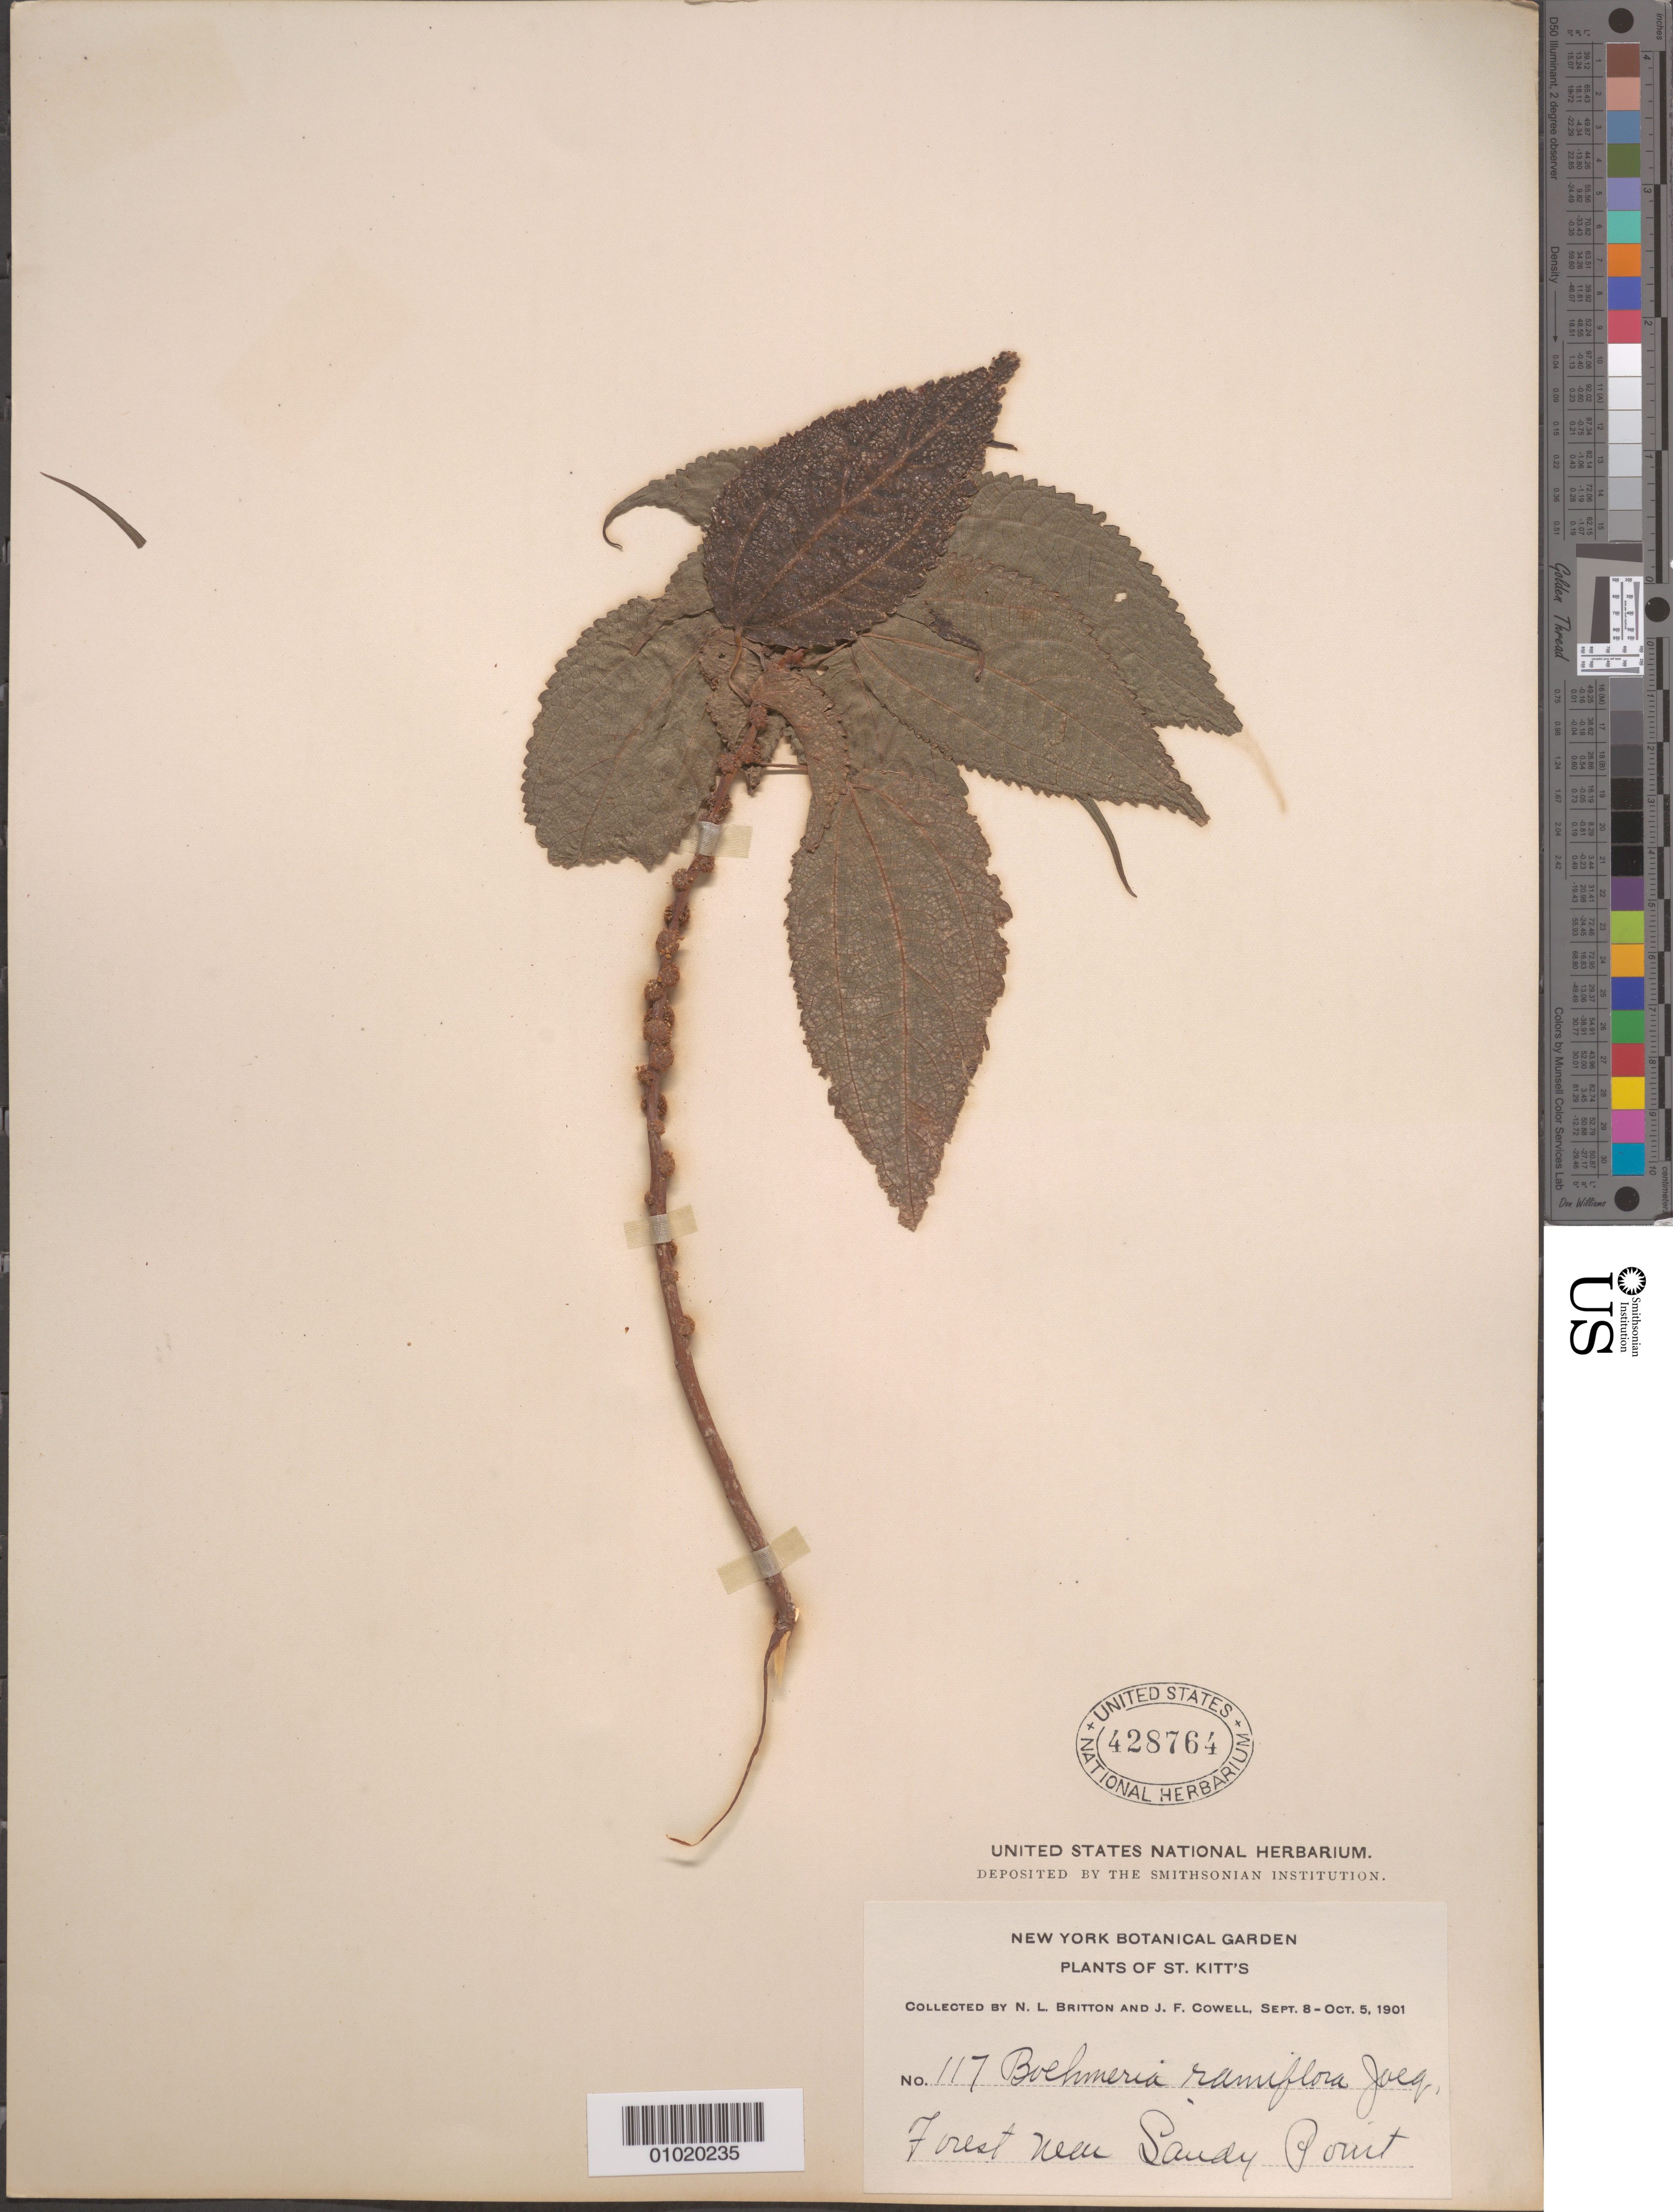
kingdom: Plantae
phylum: Tracheophyta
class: Magnoliopsida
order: Rosales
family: Urticaceae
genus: Boehmeria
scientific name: Boehmeria ramiflora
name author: Jacq.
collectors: N. Britton & J. F. Cowell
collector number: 117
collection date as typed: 08 Sep 1901 to 05 Oct 1901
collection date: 1901-09-08/1901-10-05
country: St. Christopher-Nevis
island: St. Christopher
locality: Forest near Sandy point.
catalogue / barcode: US 428764